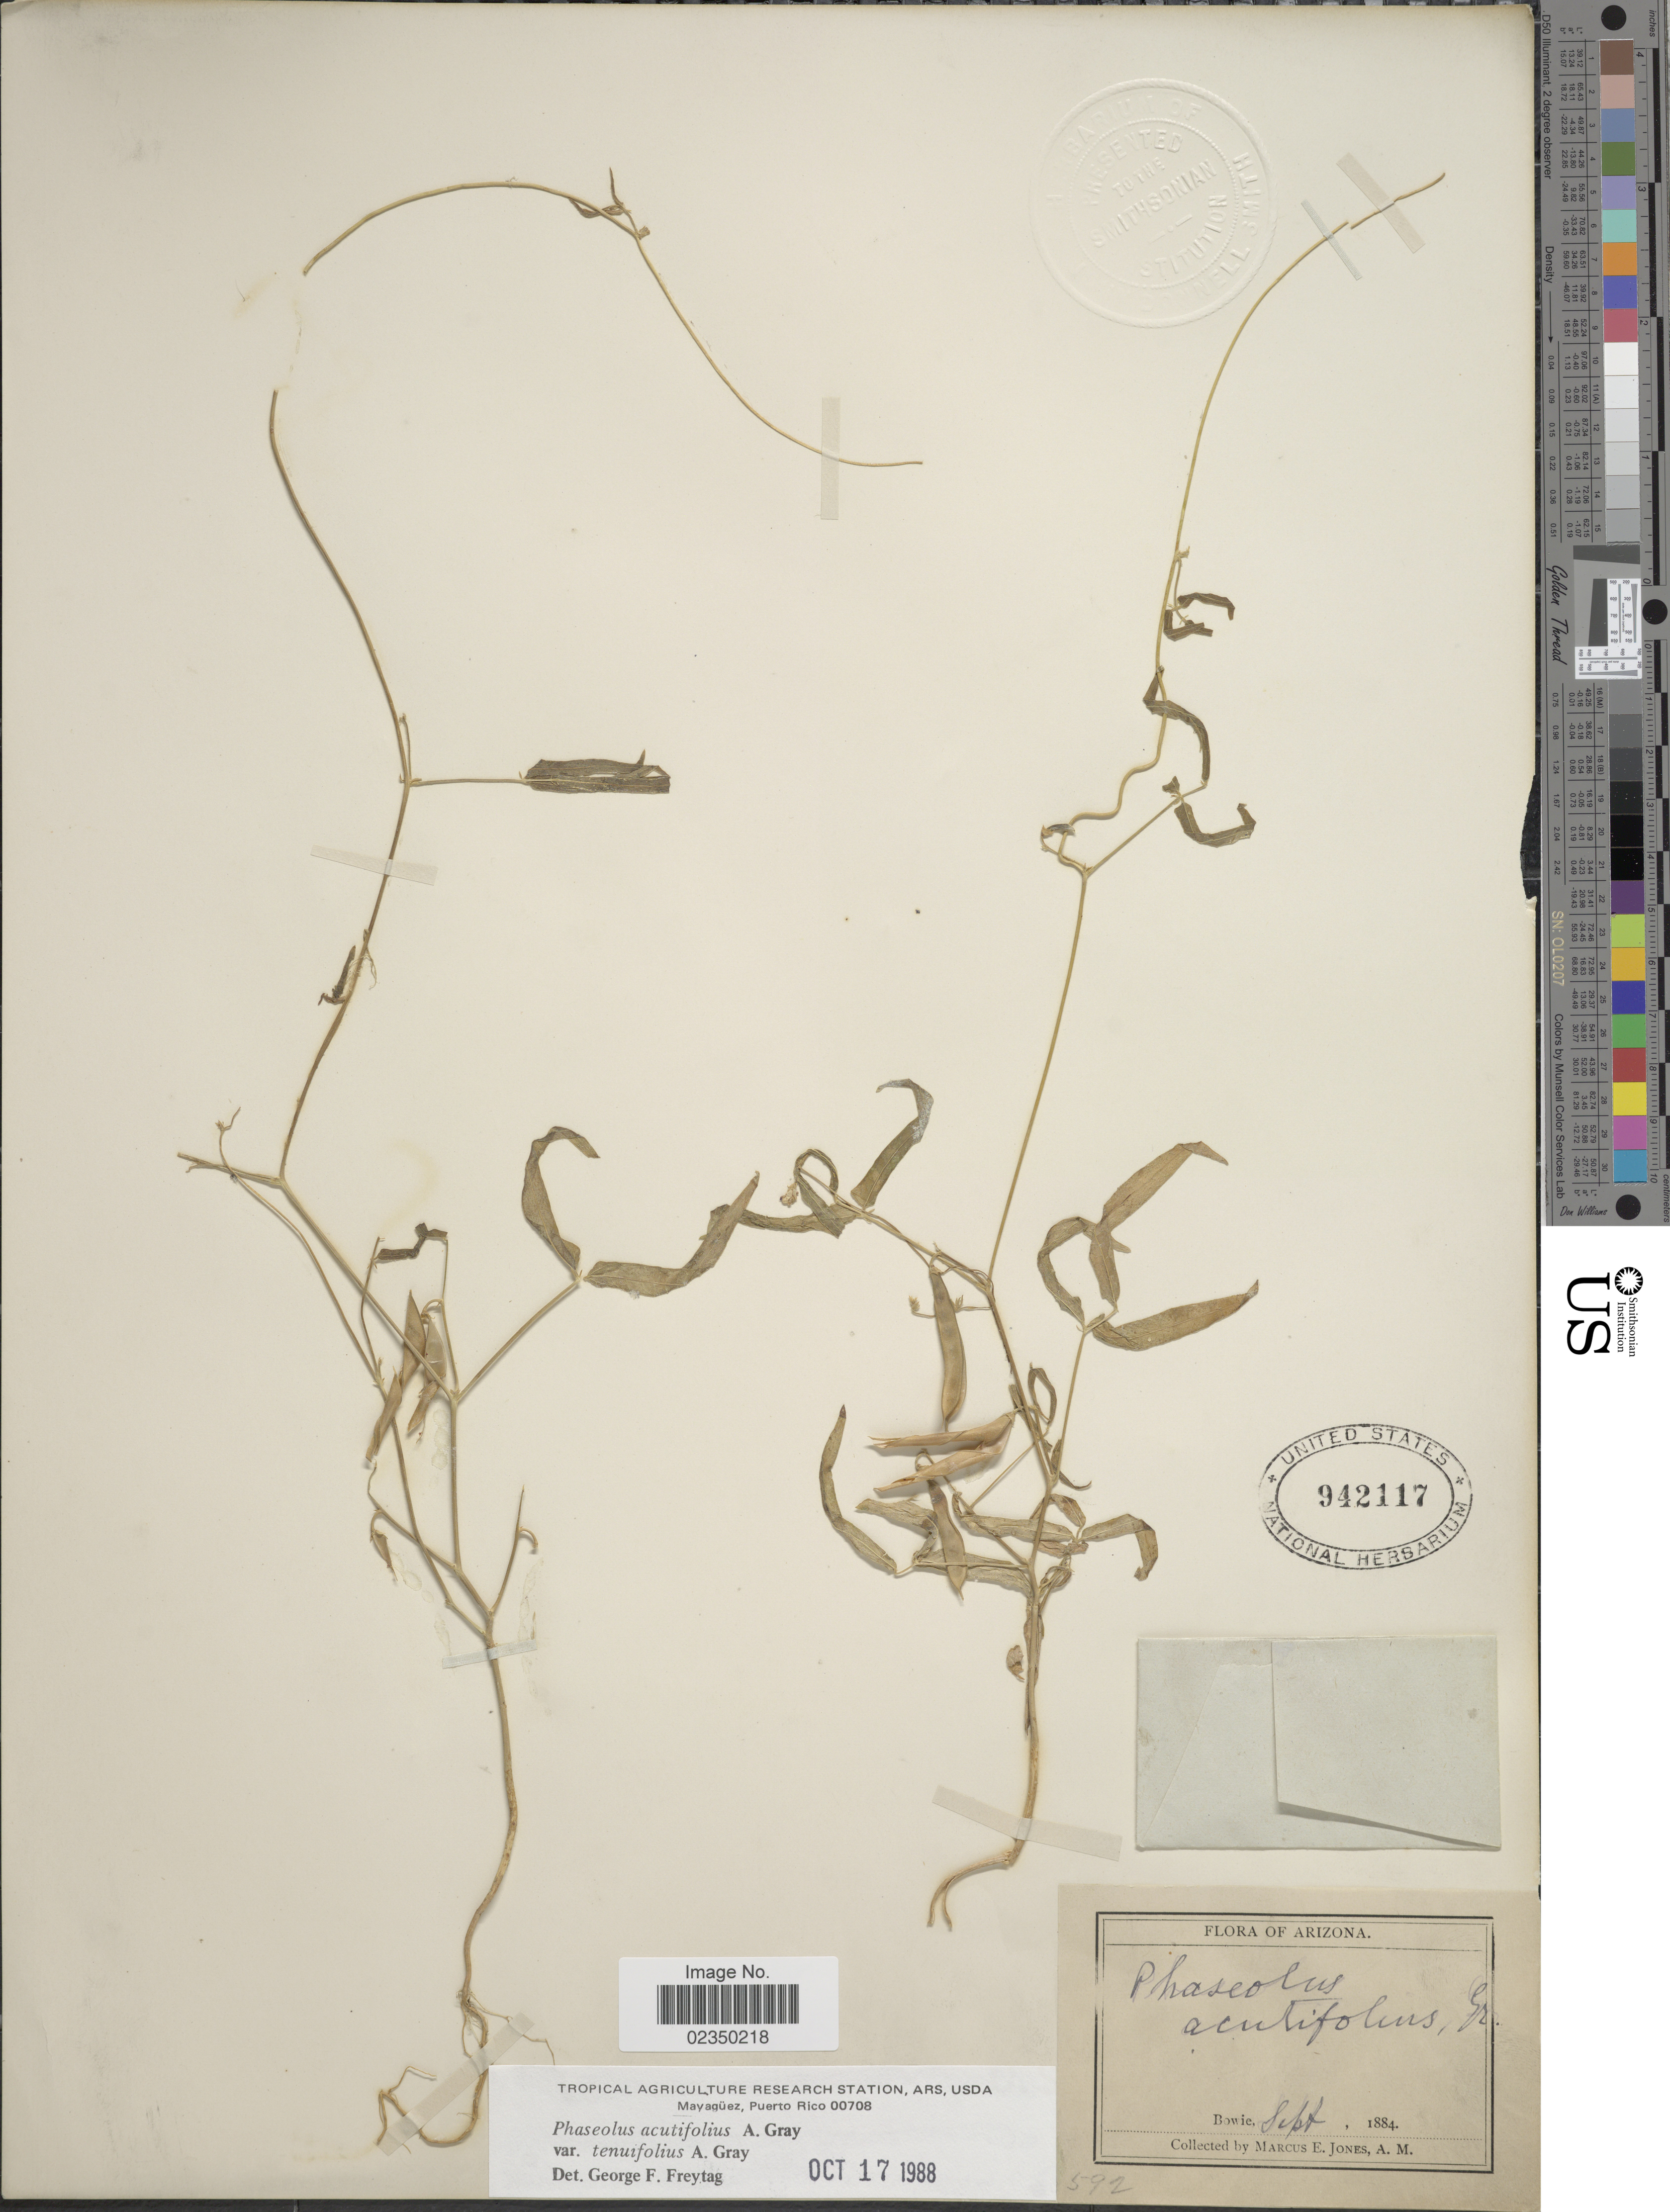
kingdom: Plantae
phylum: Tracheophyta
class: Magnoliopsida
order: Fabales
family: Fabaceae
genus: Phaseolus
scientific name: Phaseolus acutifolius var. tenuifolius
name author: A. Gray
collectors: M. E. Jones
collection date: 1884-09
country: United States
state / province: Arizona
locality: Bowie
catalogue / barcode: US 942117